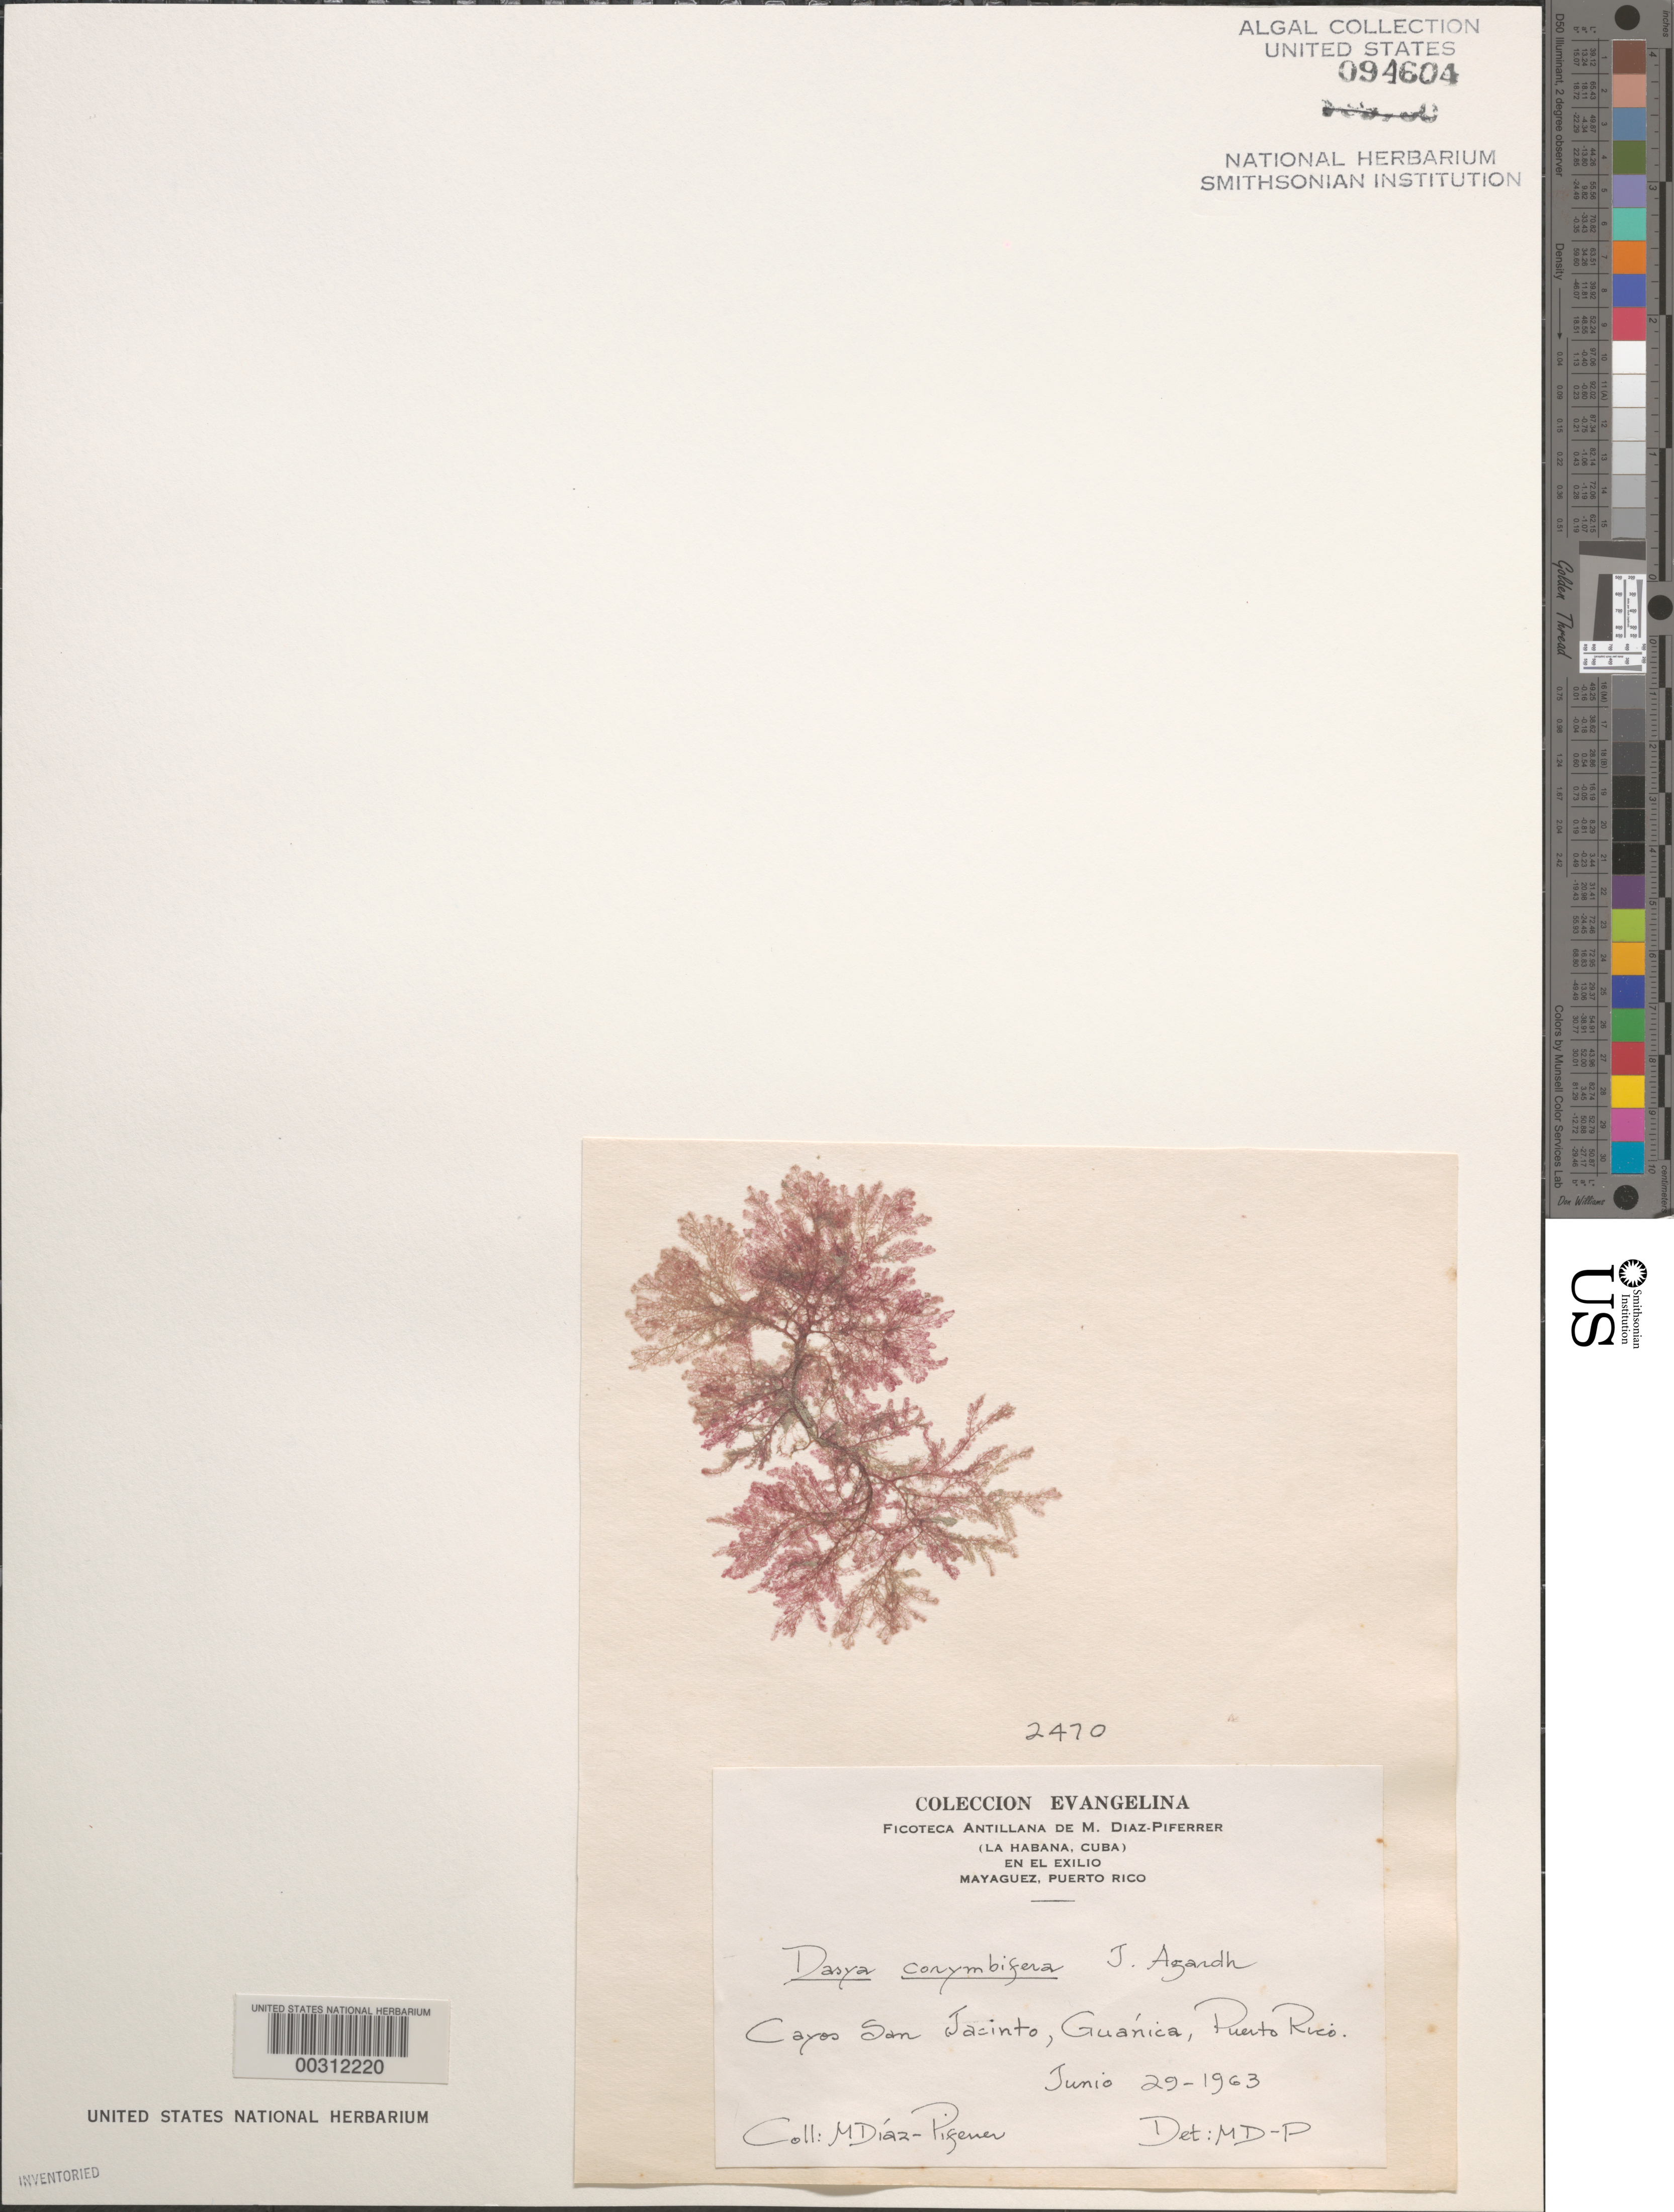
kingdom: Plantae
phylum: Rhodophyta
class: Florideophyceae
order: Ceramiales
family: Dasyaceae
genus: Dasya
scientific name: Dasya corymbifera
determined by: Diaz-Piferrer, M.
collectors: M. Diaz-Piferrer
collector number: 2470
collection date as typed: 29 Jun 1963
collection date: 1963-06-29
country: Puerto Rico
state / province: Guanica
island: Cayos de San Jacinto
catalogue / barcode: US 94604